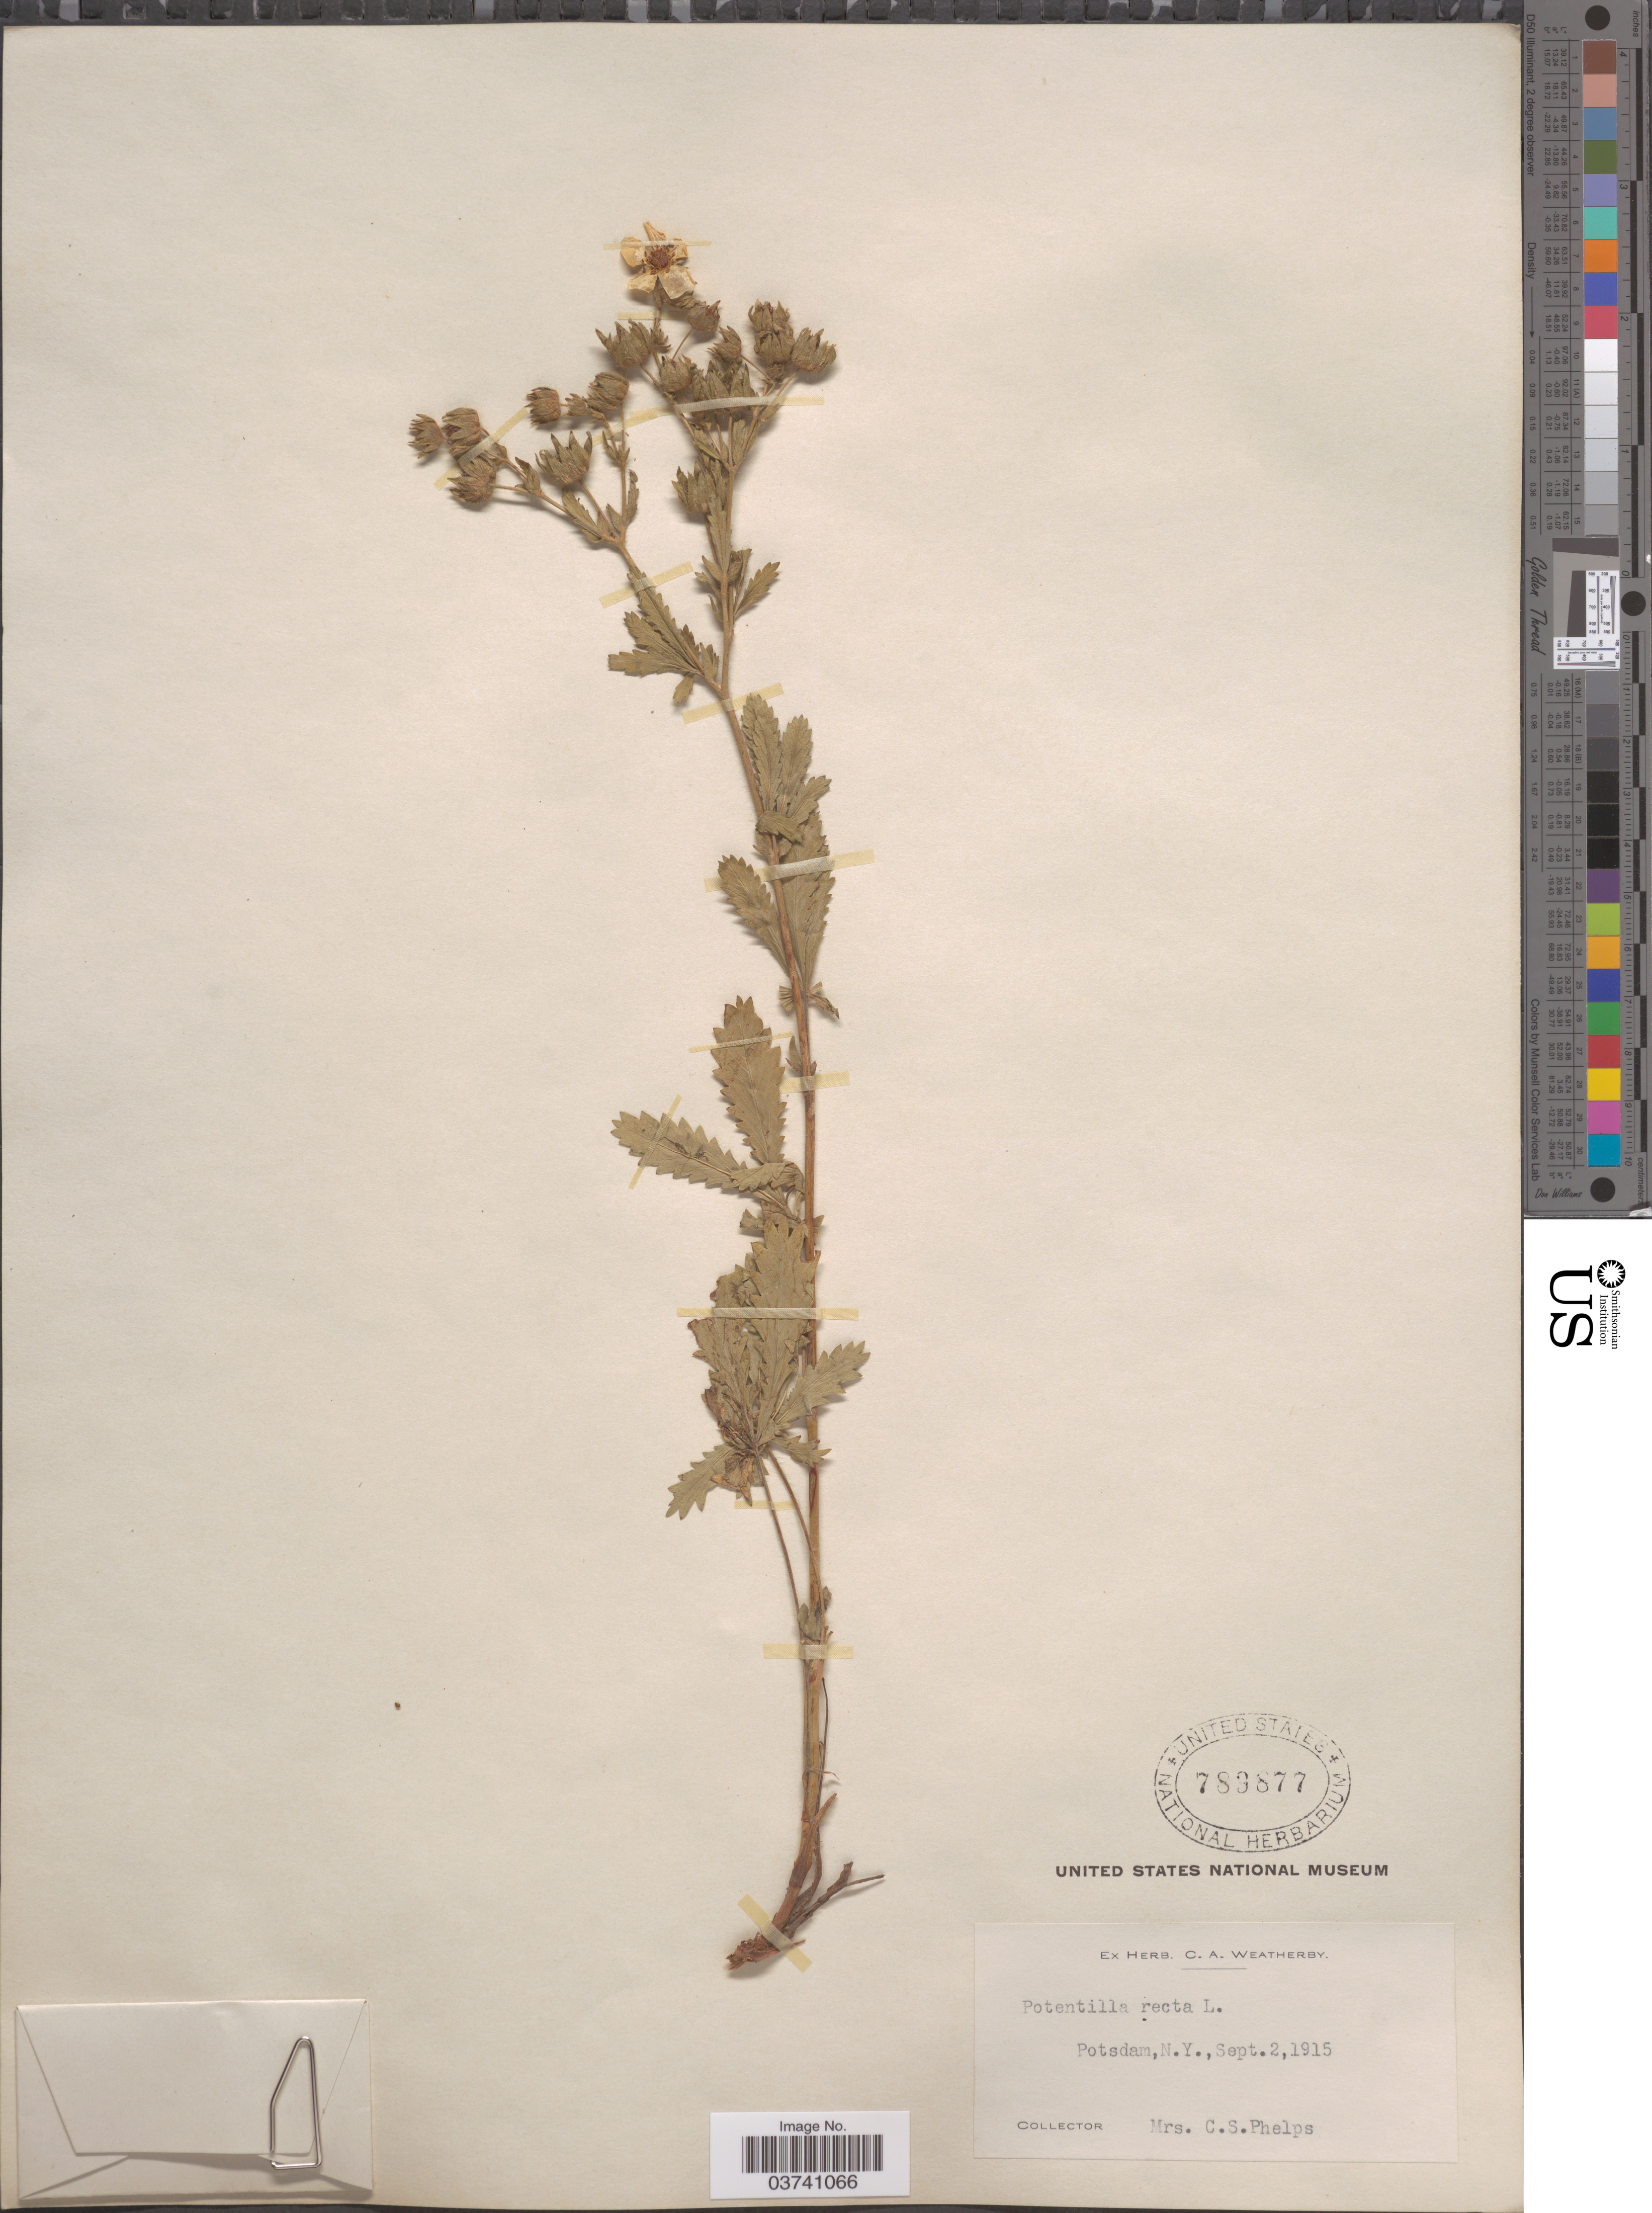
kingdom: Plantae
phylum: Tracheophyta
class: Magnoliopsida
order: Rosales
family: Rosaceae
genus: Potentilla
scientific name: Potentilla recta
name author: L.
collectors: C. Phelps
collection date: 1915-09-02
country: United States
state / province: New York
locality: Potsdam.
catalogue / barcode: US 789877